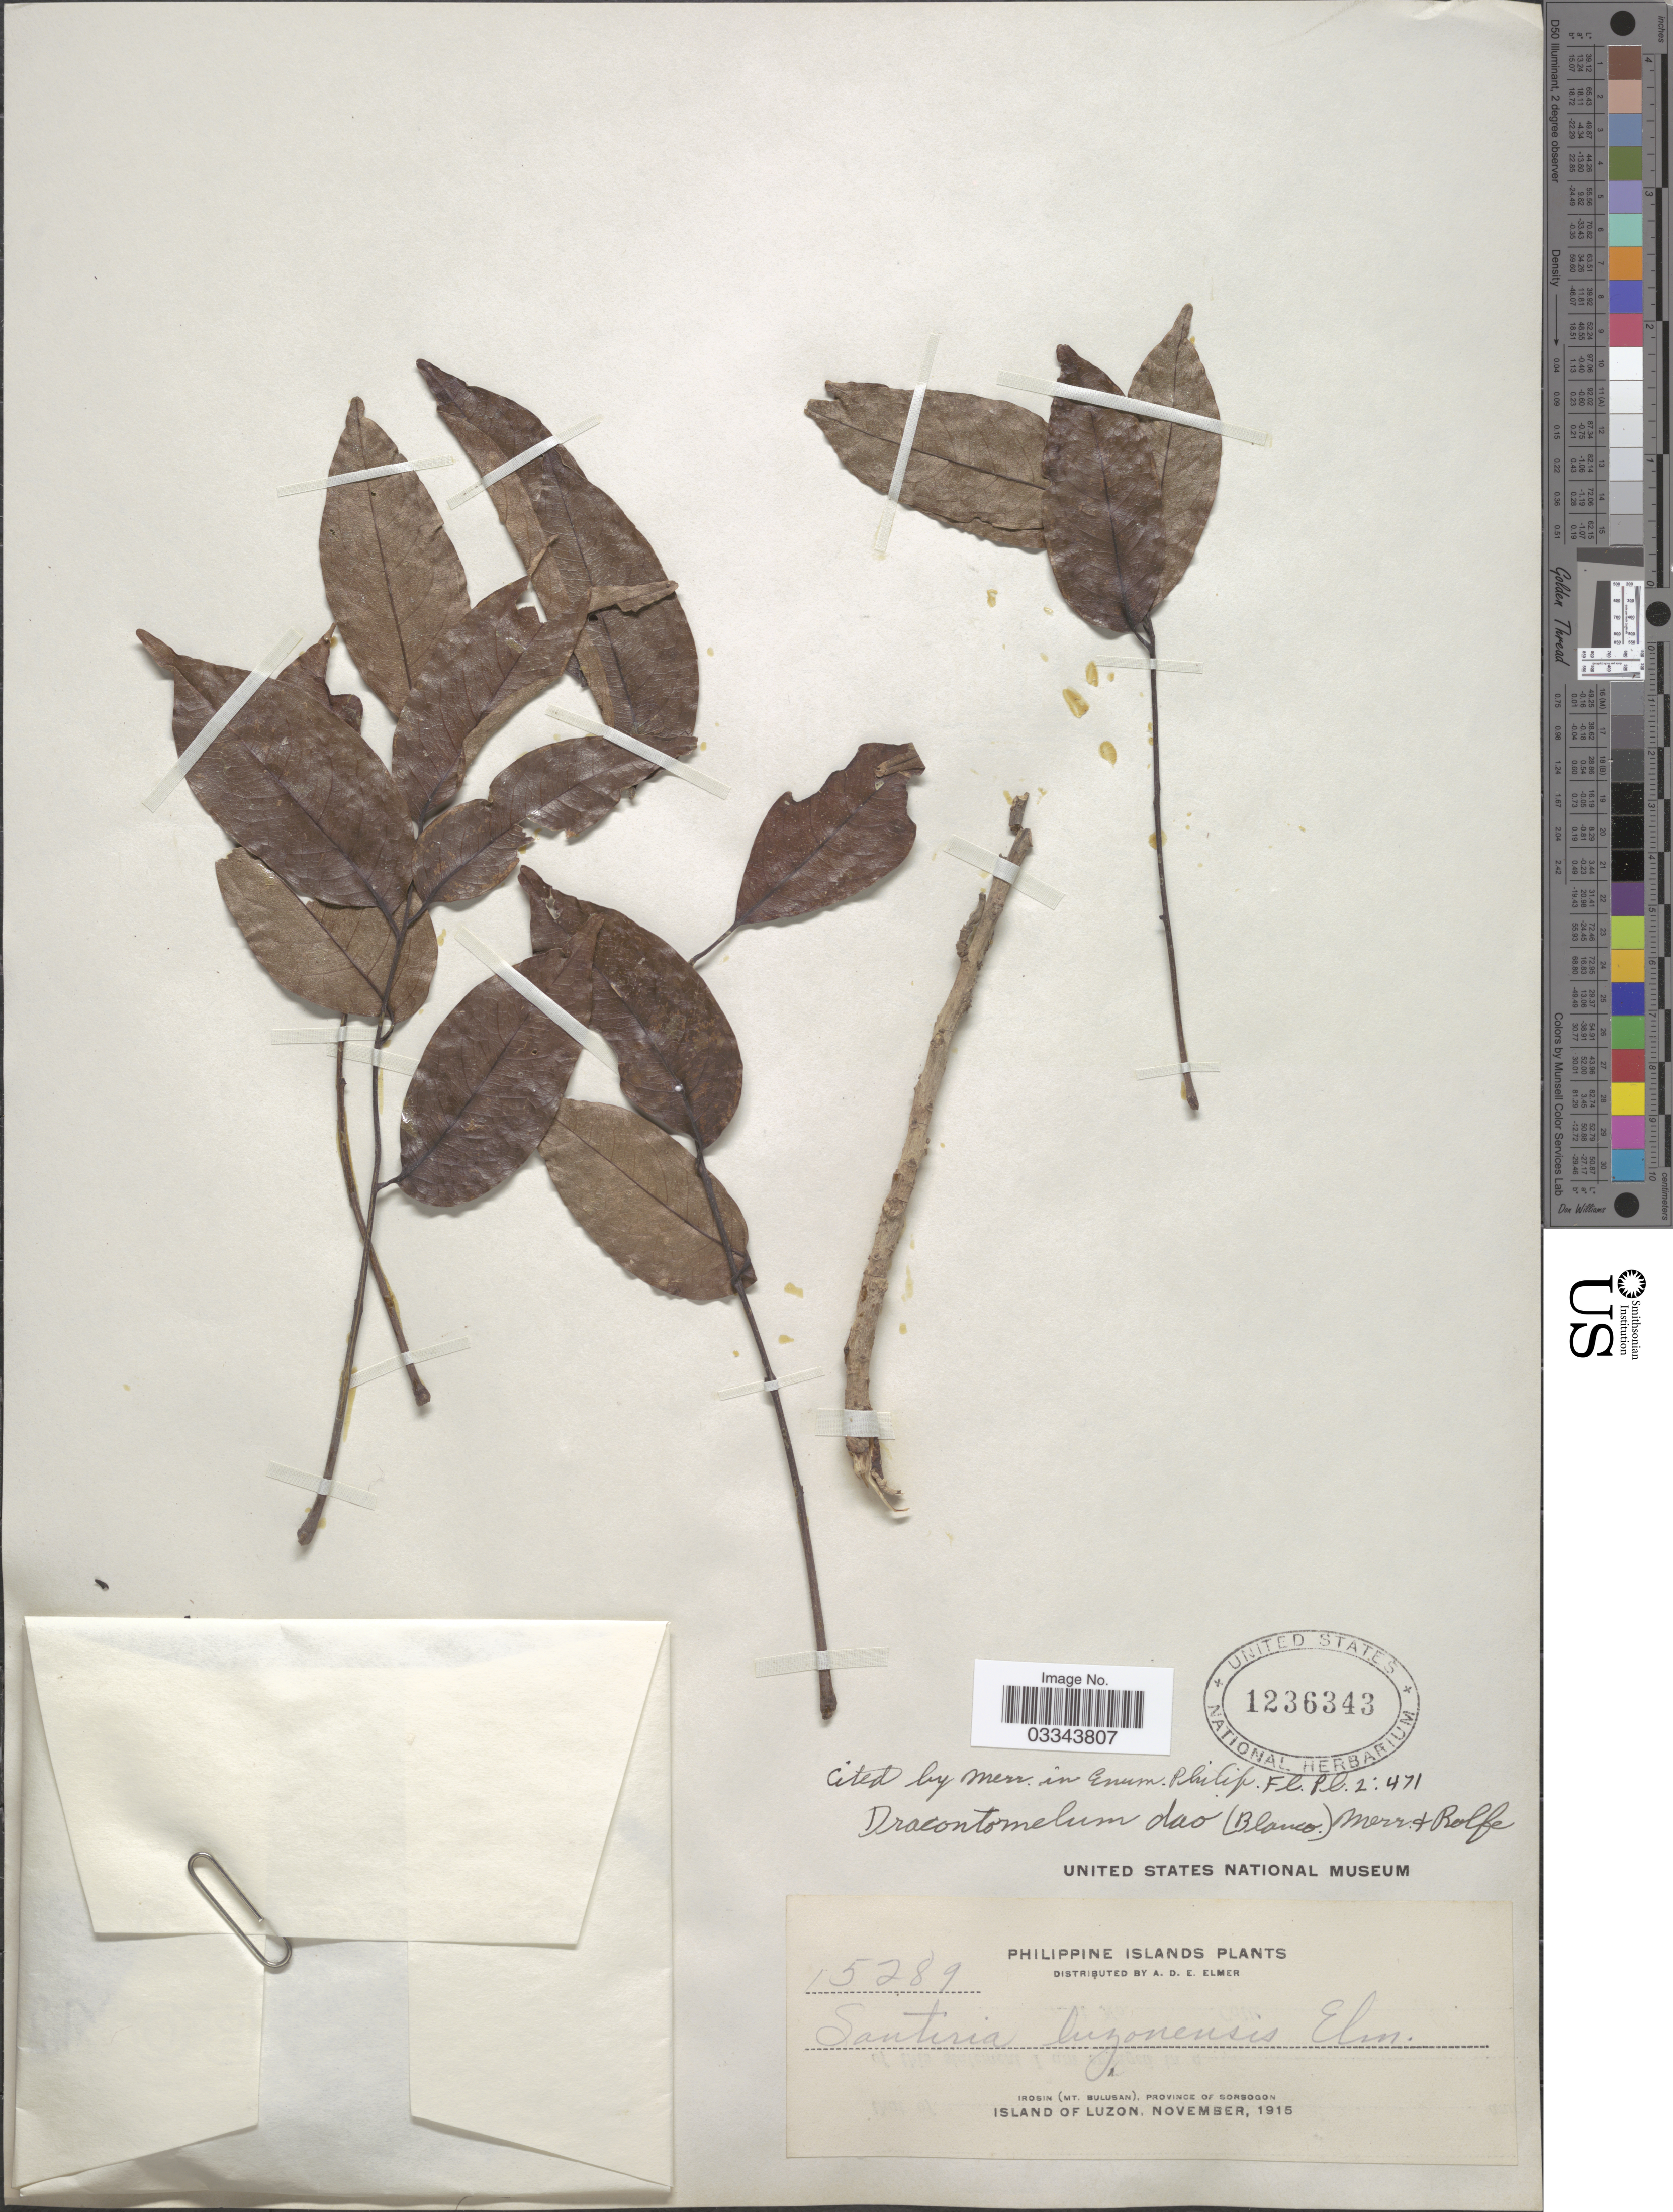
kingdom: Plantae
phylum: Tracheophyta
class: Magnoliopsida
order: Sapindales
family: Anacardiaceae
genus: Dracontomelon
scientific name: Dracontomelon dao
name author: (Blanco) Merr. & Rolfe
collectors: A. D. E. Elmer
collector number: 15289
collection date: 1915-11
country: Philippines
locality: Philippine Islands. Irosin (Mt. Bulusan), Province of Sorsogon. Island of Luzon.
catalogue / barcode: US 1236343